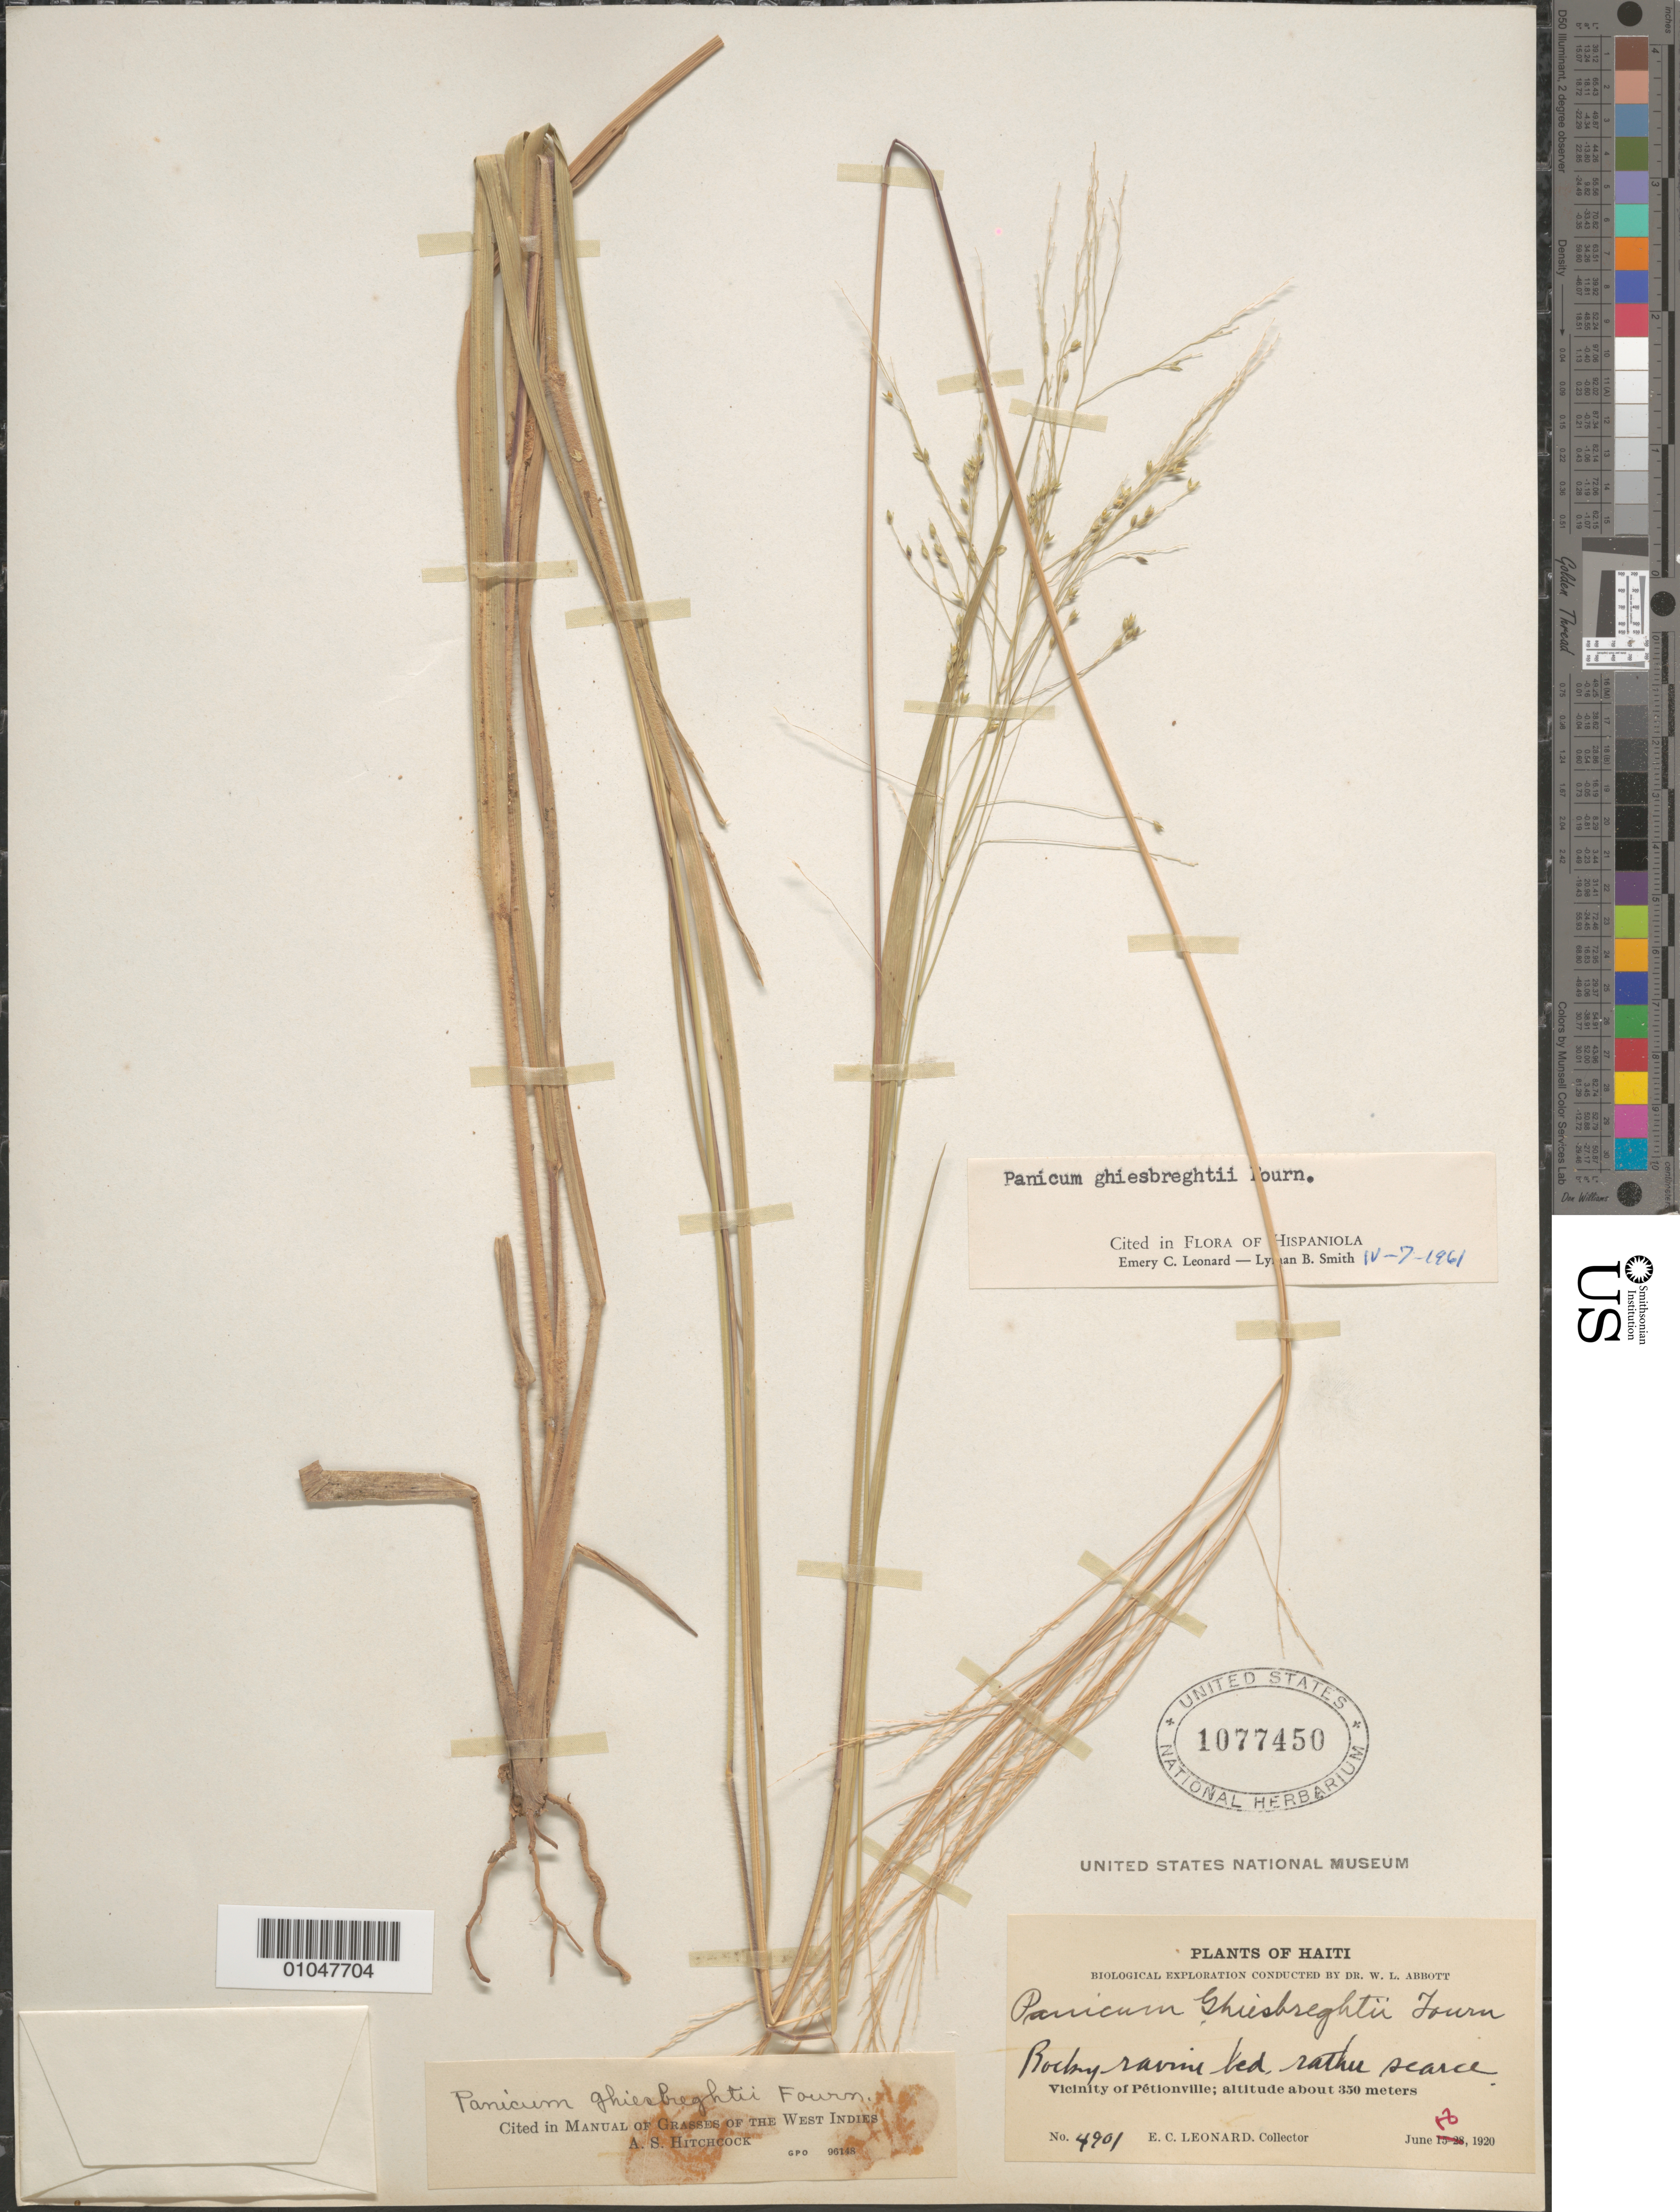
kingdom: Plantae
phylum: Tracheophyta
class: Liliopsida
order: Poales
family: Poaceae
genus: Panicum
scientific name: Panicum ghiesbreghtii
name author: E. Fourn.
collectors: E. C. Leonard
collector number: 4901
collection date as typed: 18 Jun 1920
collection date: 1920-06-18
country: Haiti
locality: Vic of Petionville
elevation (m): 350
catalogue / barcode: US 1077450